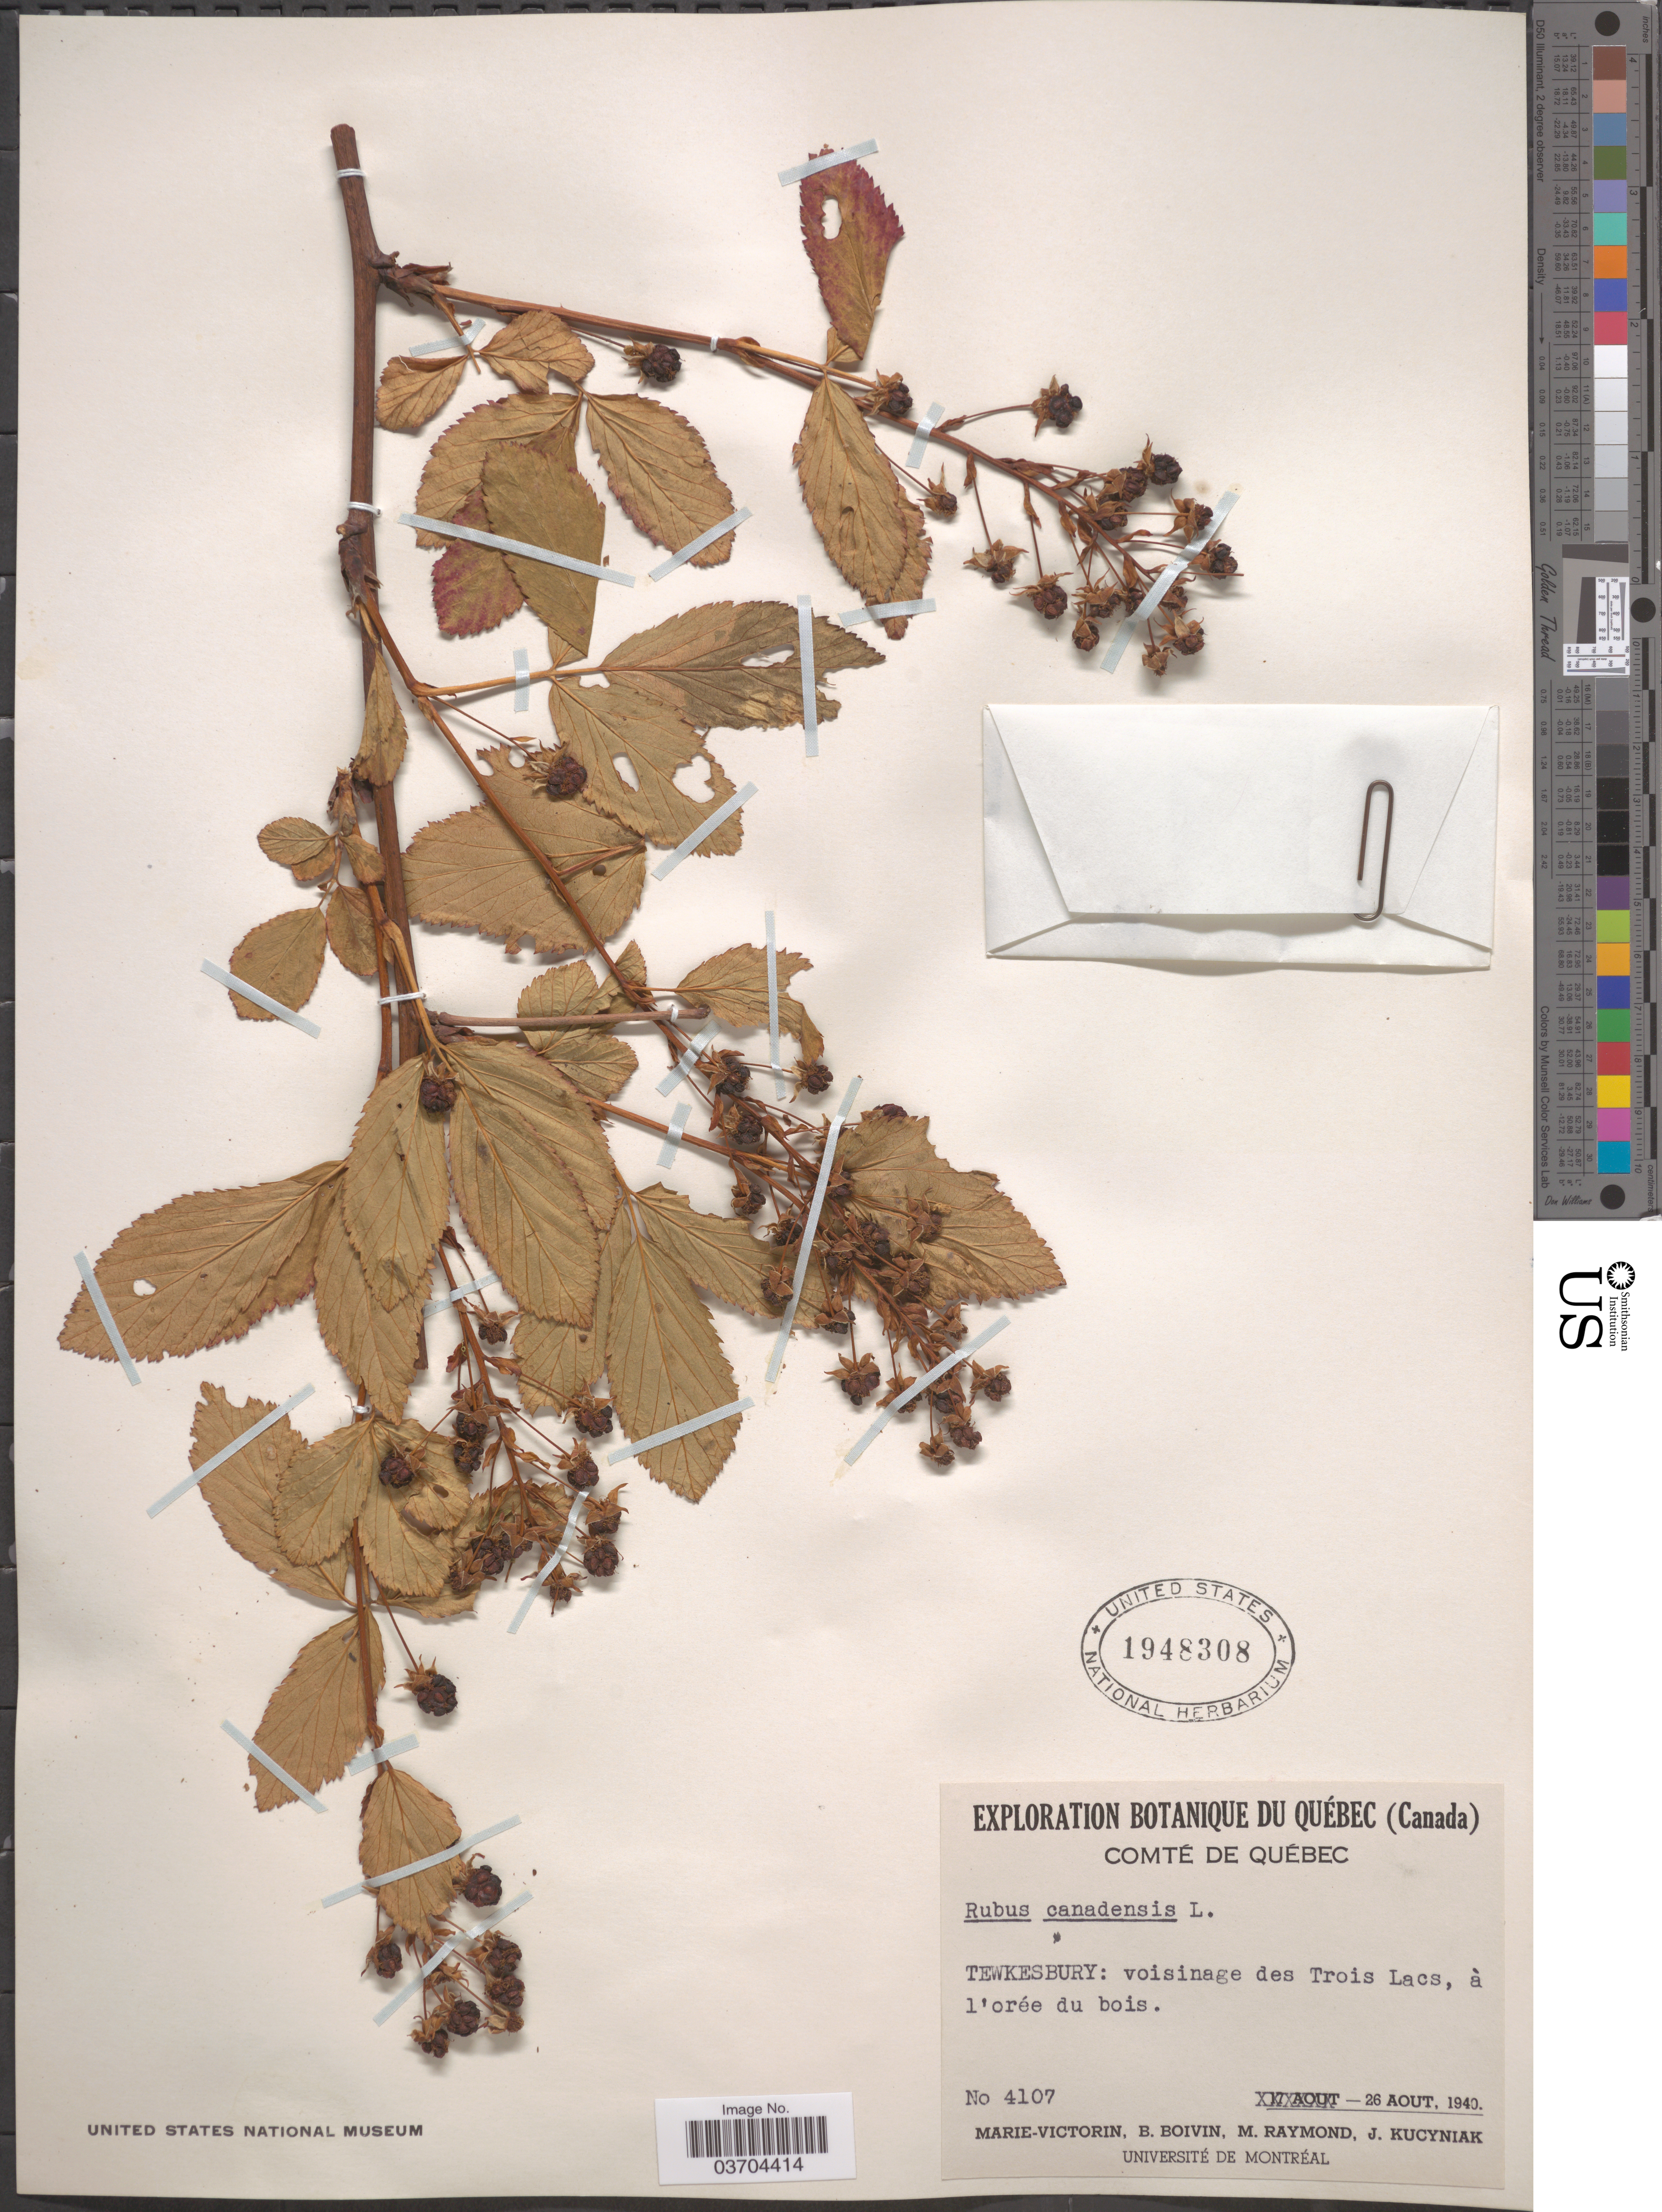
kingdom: Plantae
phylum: Tracheophyta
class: Magnoliopsida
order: Rosales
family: Rosaceae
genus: Rubus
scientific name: Rubus canadensis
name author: L.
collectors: -. Marie-Victorin, J. R. B. Boivin, M. Raymond & J. Kucyniak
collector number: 4107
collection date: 1940-08-26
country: Canada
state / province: Quebec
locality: Comté de Québec. Tewkesbury: voisinage des Trois Lacs, à l'orée du bois.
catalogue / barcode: US 1948308